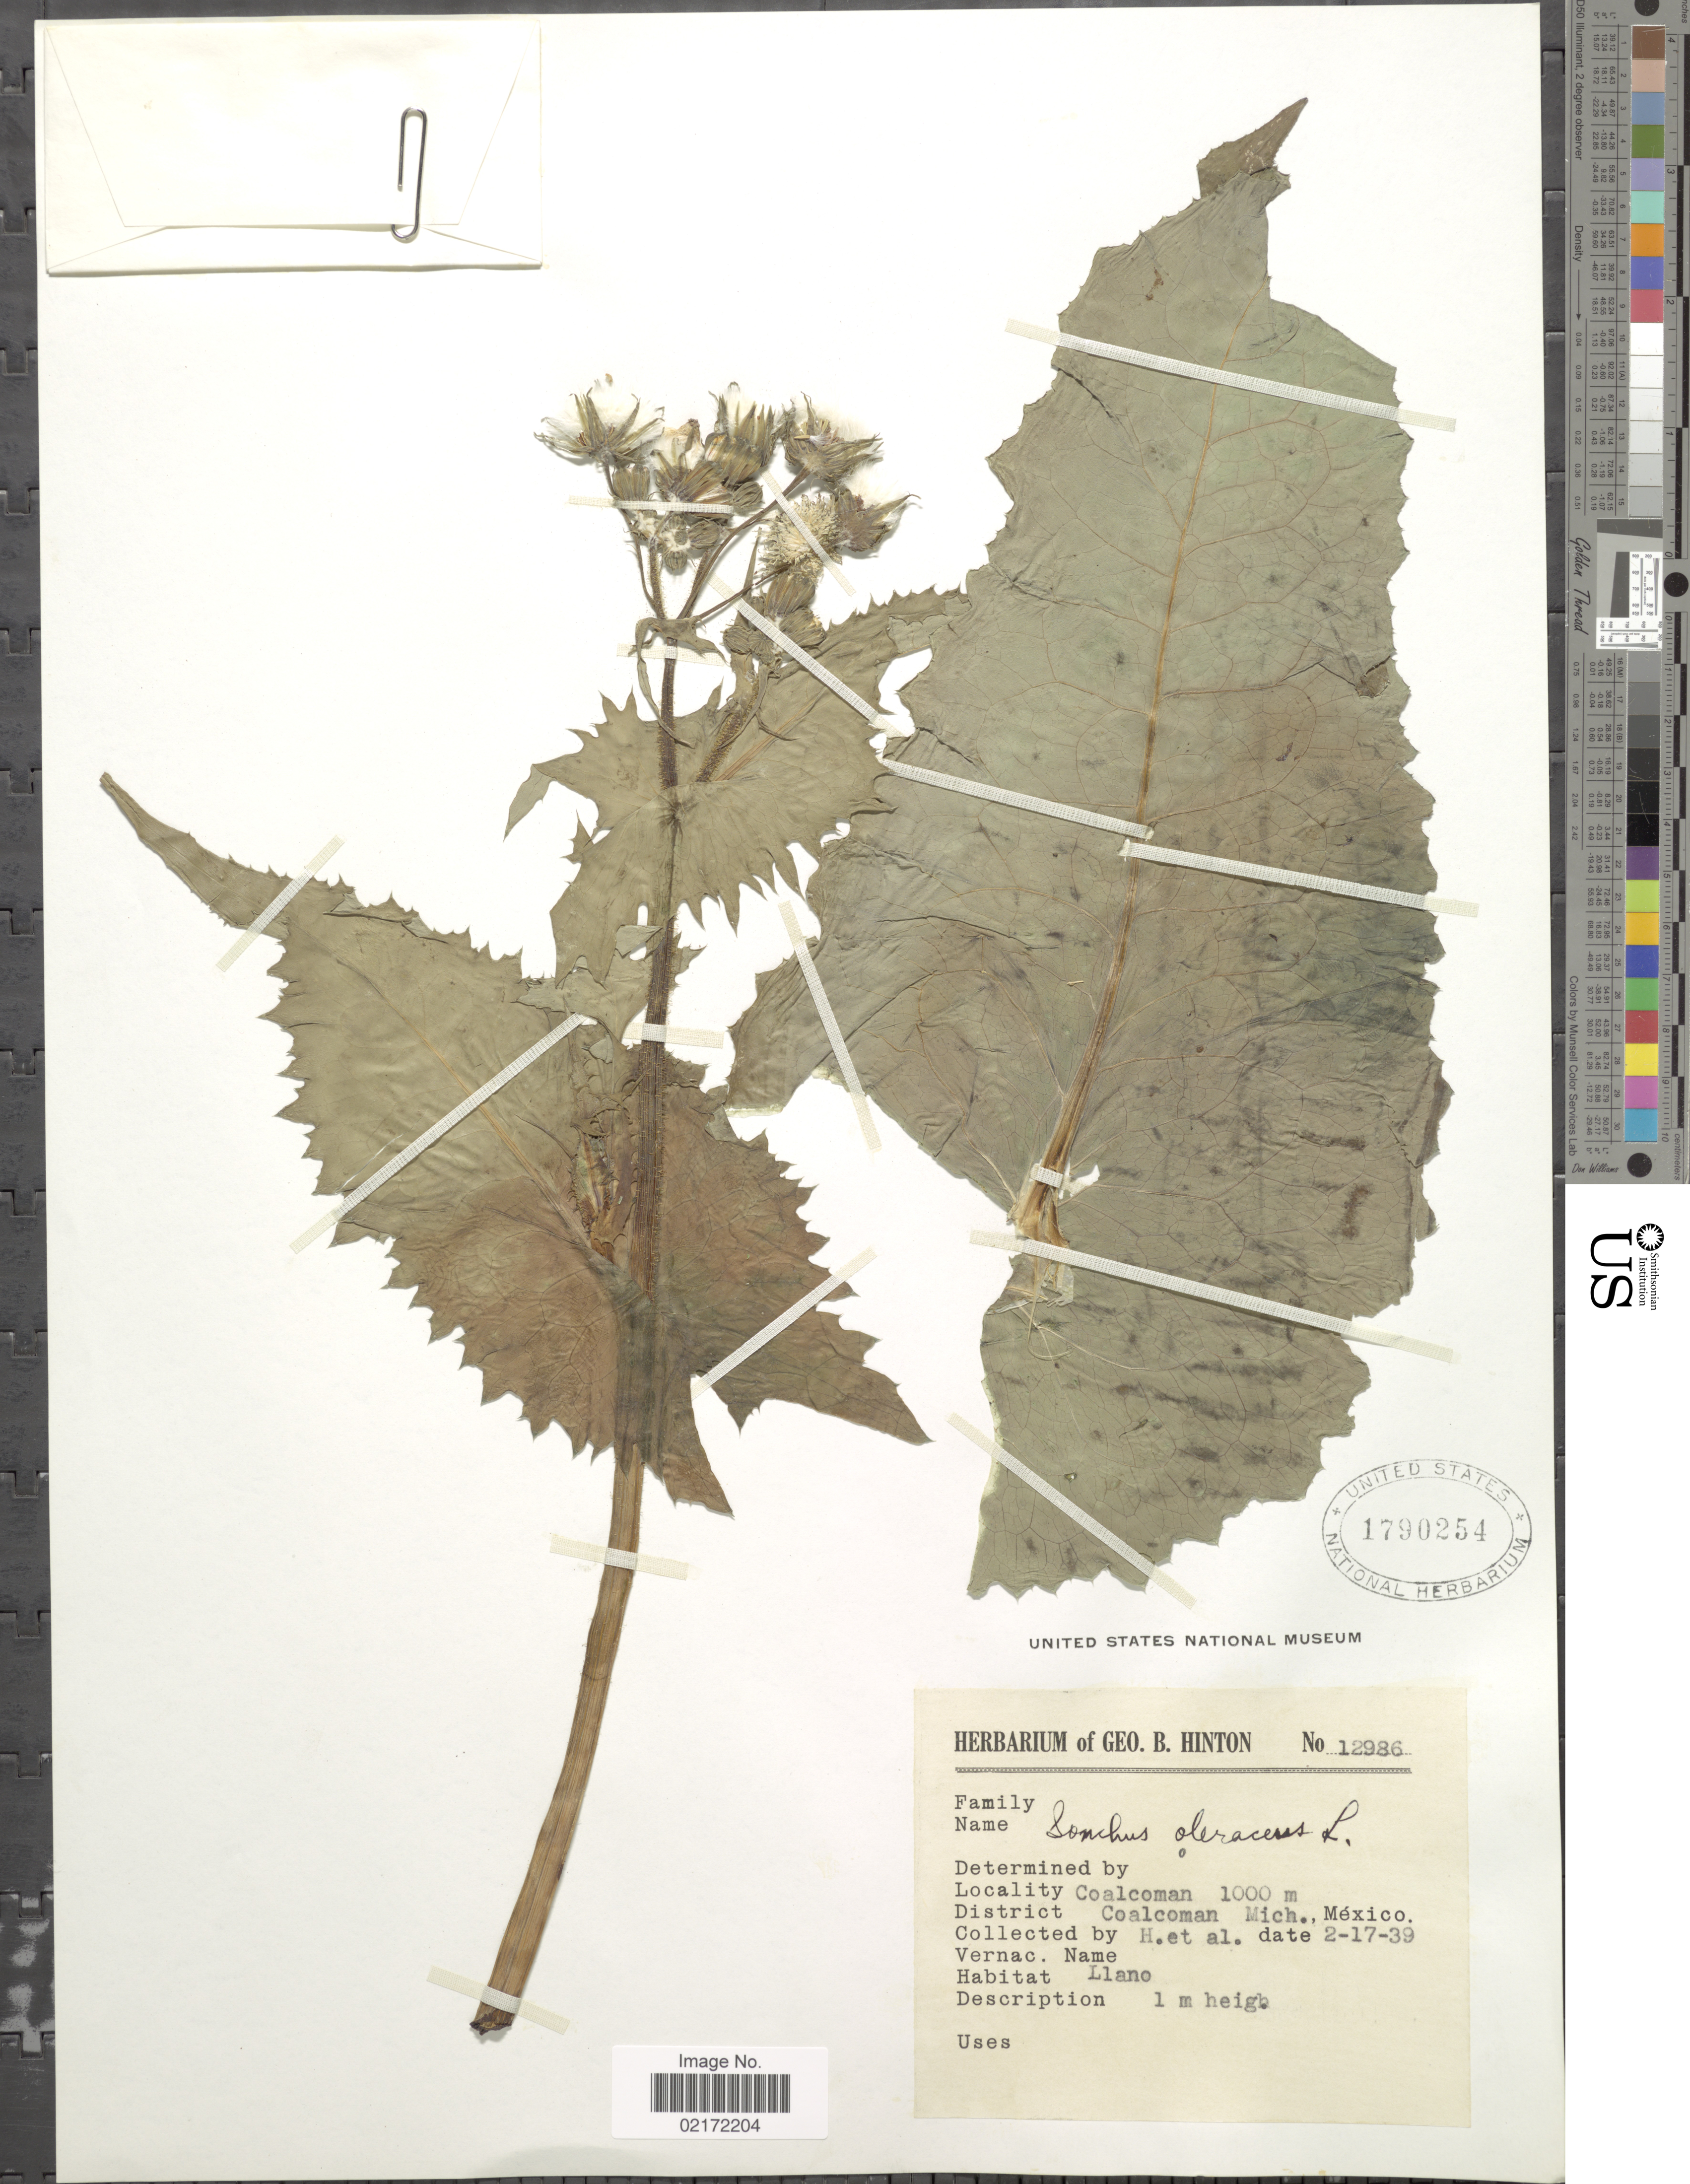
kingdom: Plantae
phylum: Tracheophyta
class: Magnoliopsida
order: Asterales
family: Asteraceae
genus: Sonchus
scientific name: Sonchus oleraceus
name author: L.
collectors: G. B. Hinton & et al.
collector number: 12986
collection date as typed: Transcribed d/m/y: 17/2/39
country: Mexico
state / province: Michoacán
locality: Coalcoman. District. Coalcoman Mich., México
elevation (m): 1000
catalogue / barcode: US 1790254